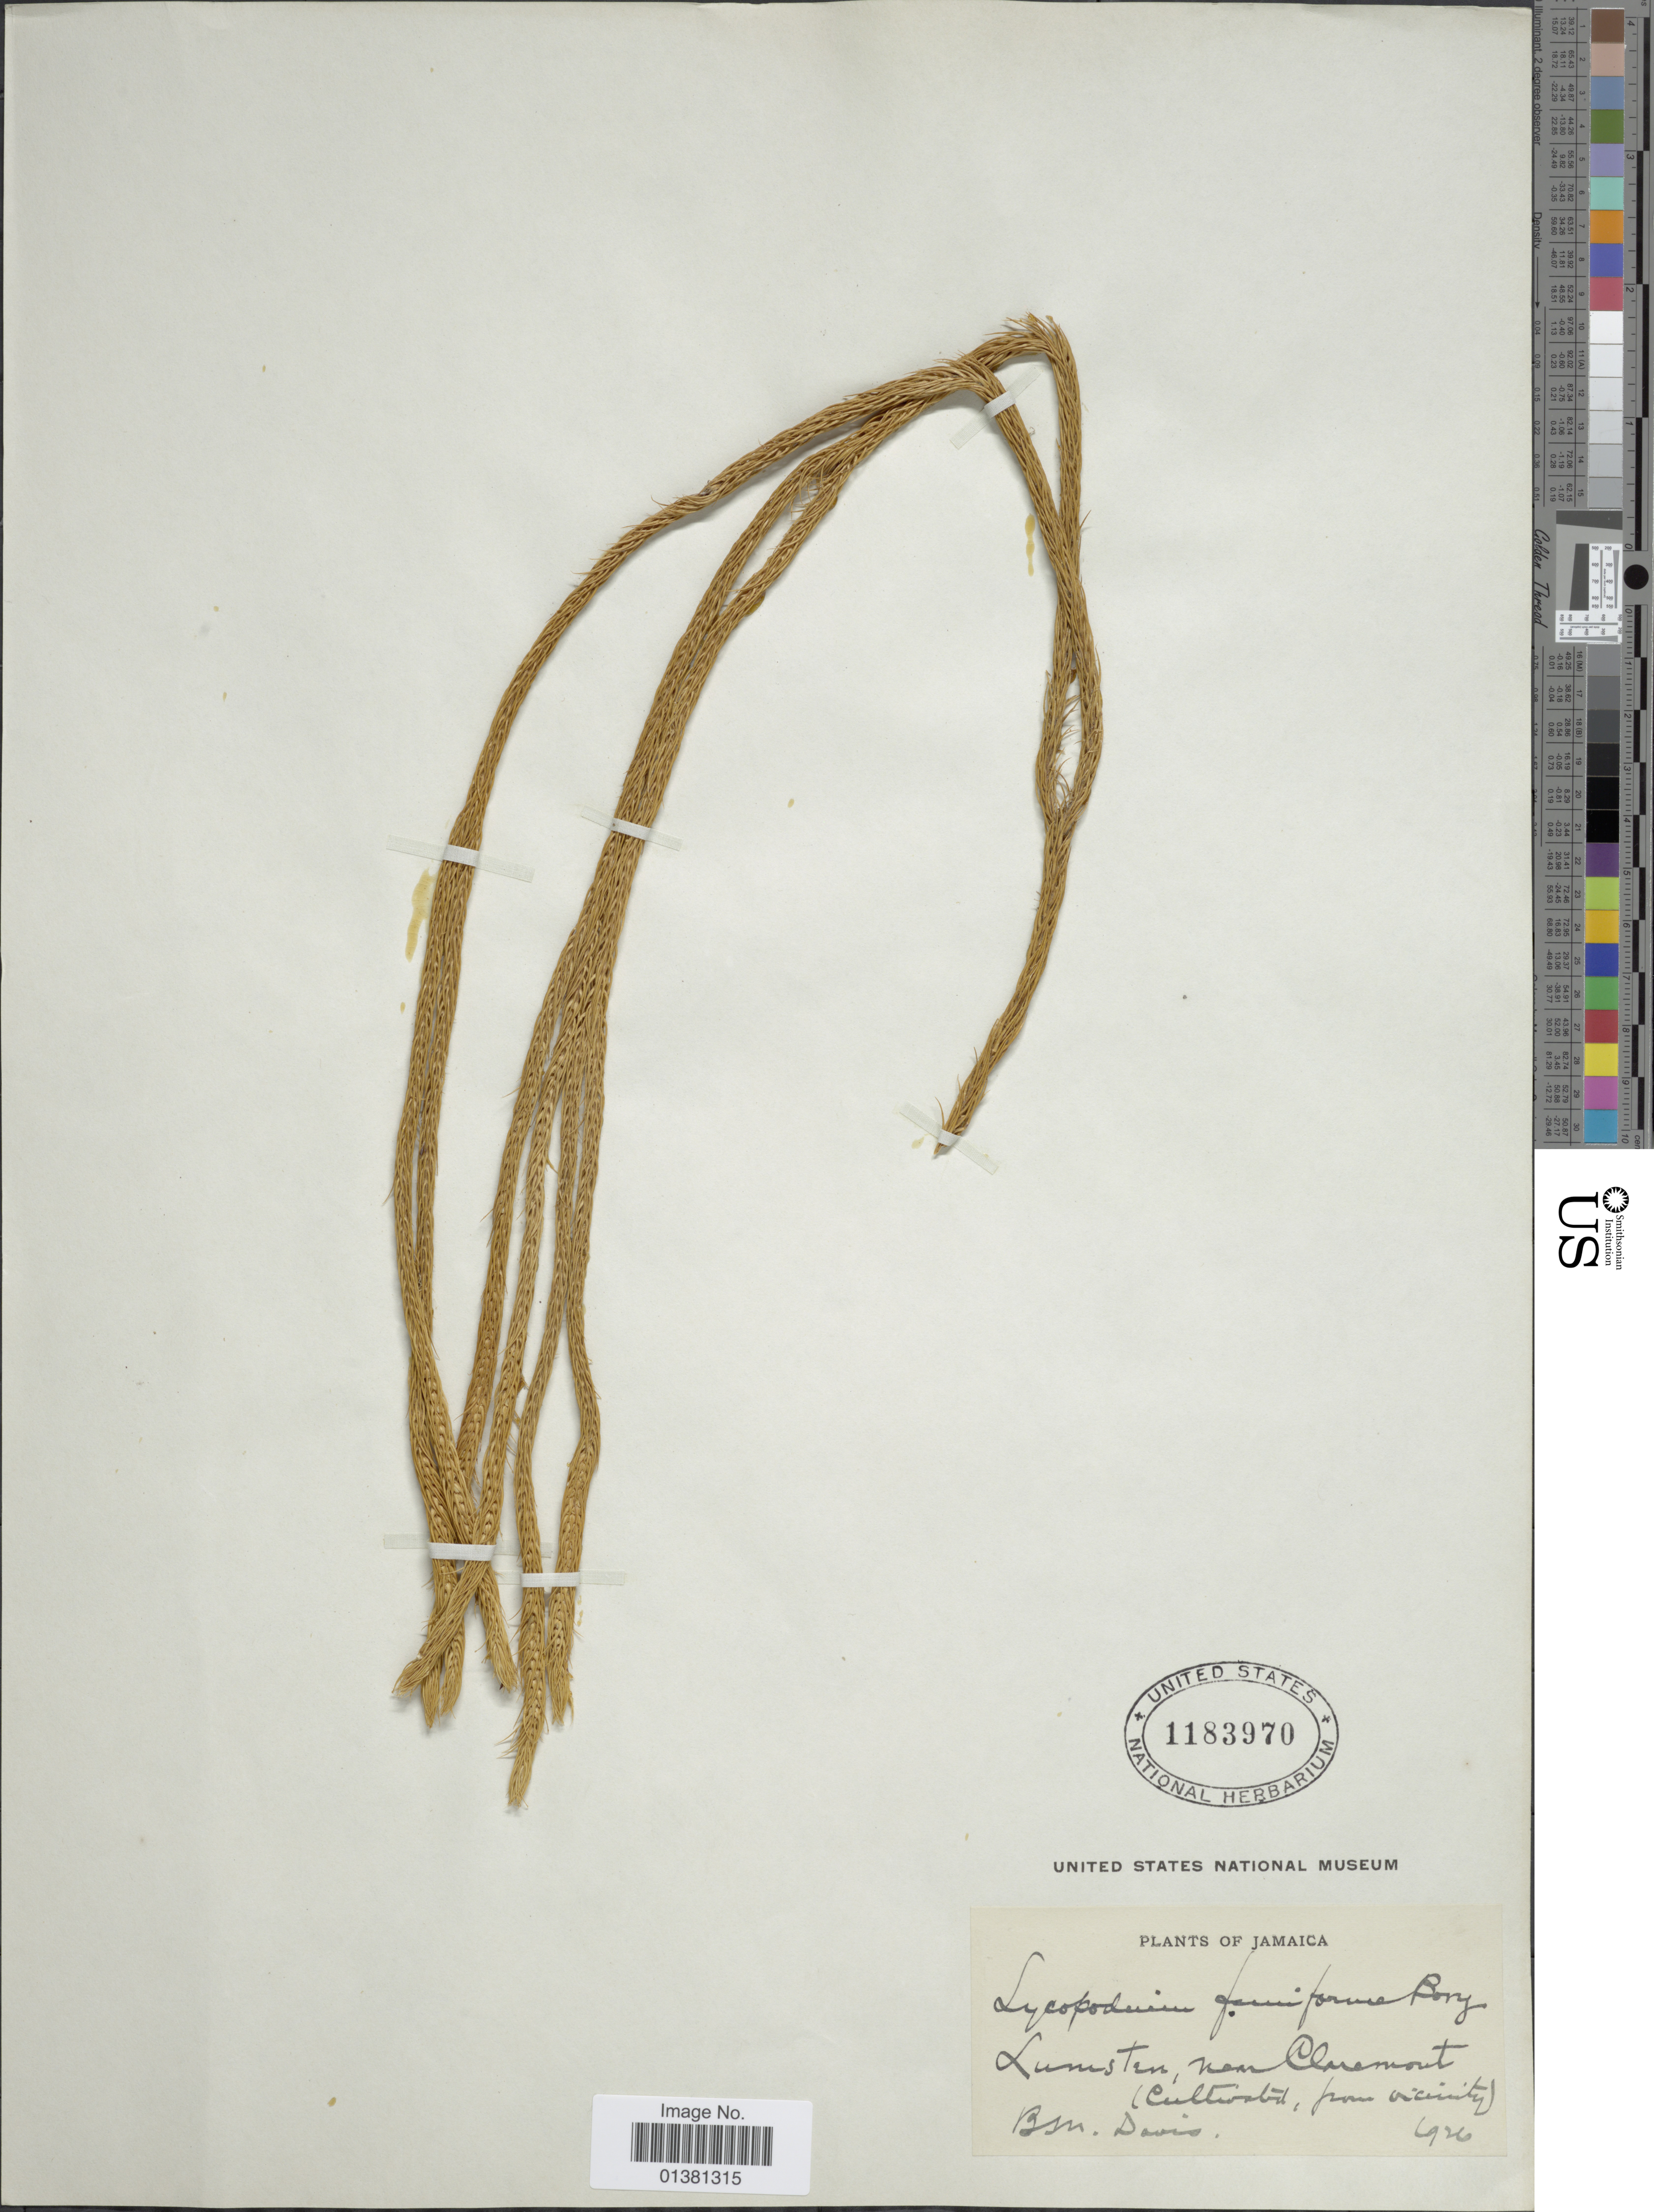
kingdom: Plantae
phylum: Tracheophyta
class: Lycopodiopsida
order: Lycopodiales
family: Lycopodiaceae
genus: Phlegmariurus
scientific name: Phlegmariurus funiformis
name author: (Cham. & Spring) B. Øllg.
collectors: B. Davis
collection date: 1926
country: Jamaica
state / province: Saint Ann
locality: Lumstren, near Claremont (Cultivated from vicinity) [interpreted]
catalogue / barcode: US 1183970